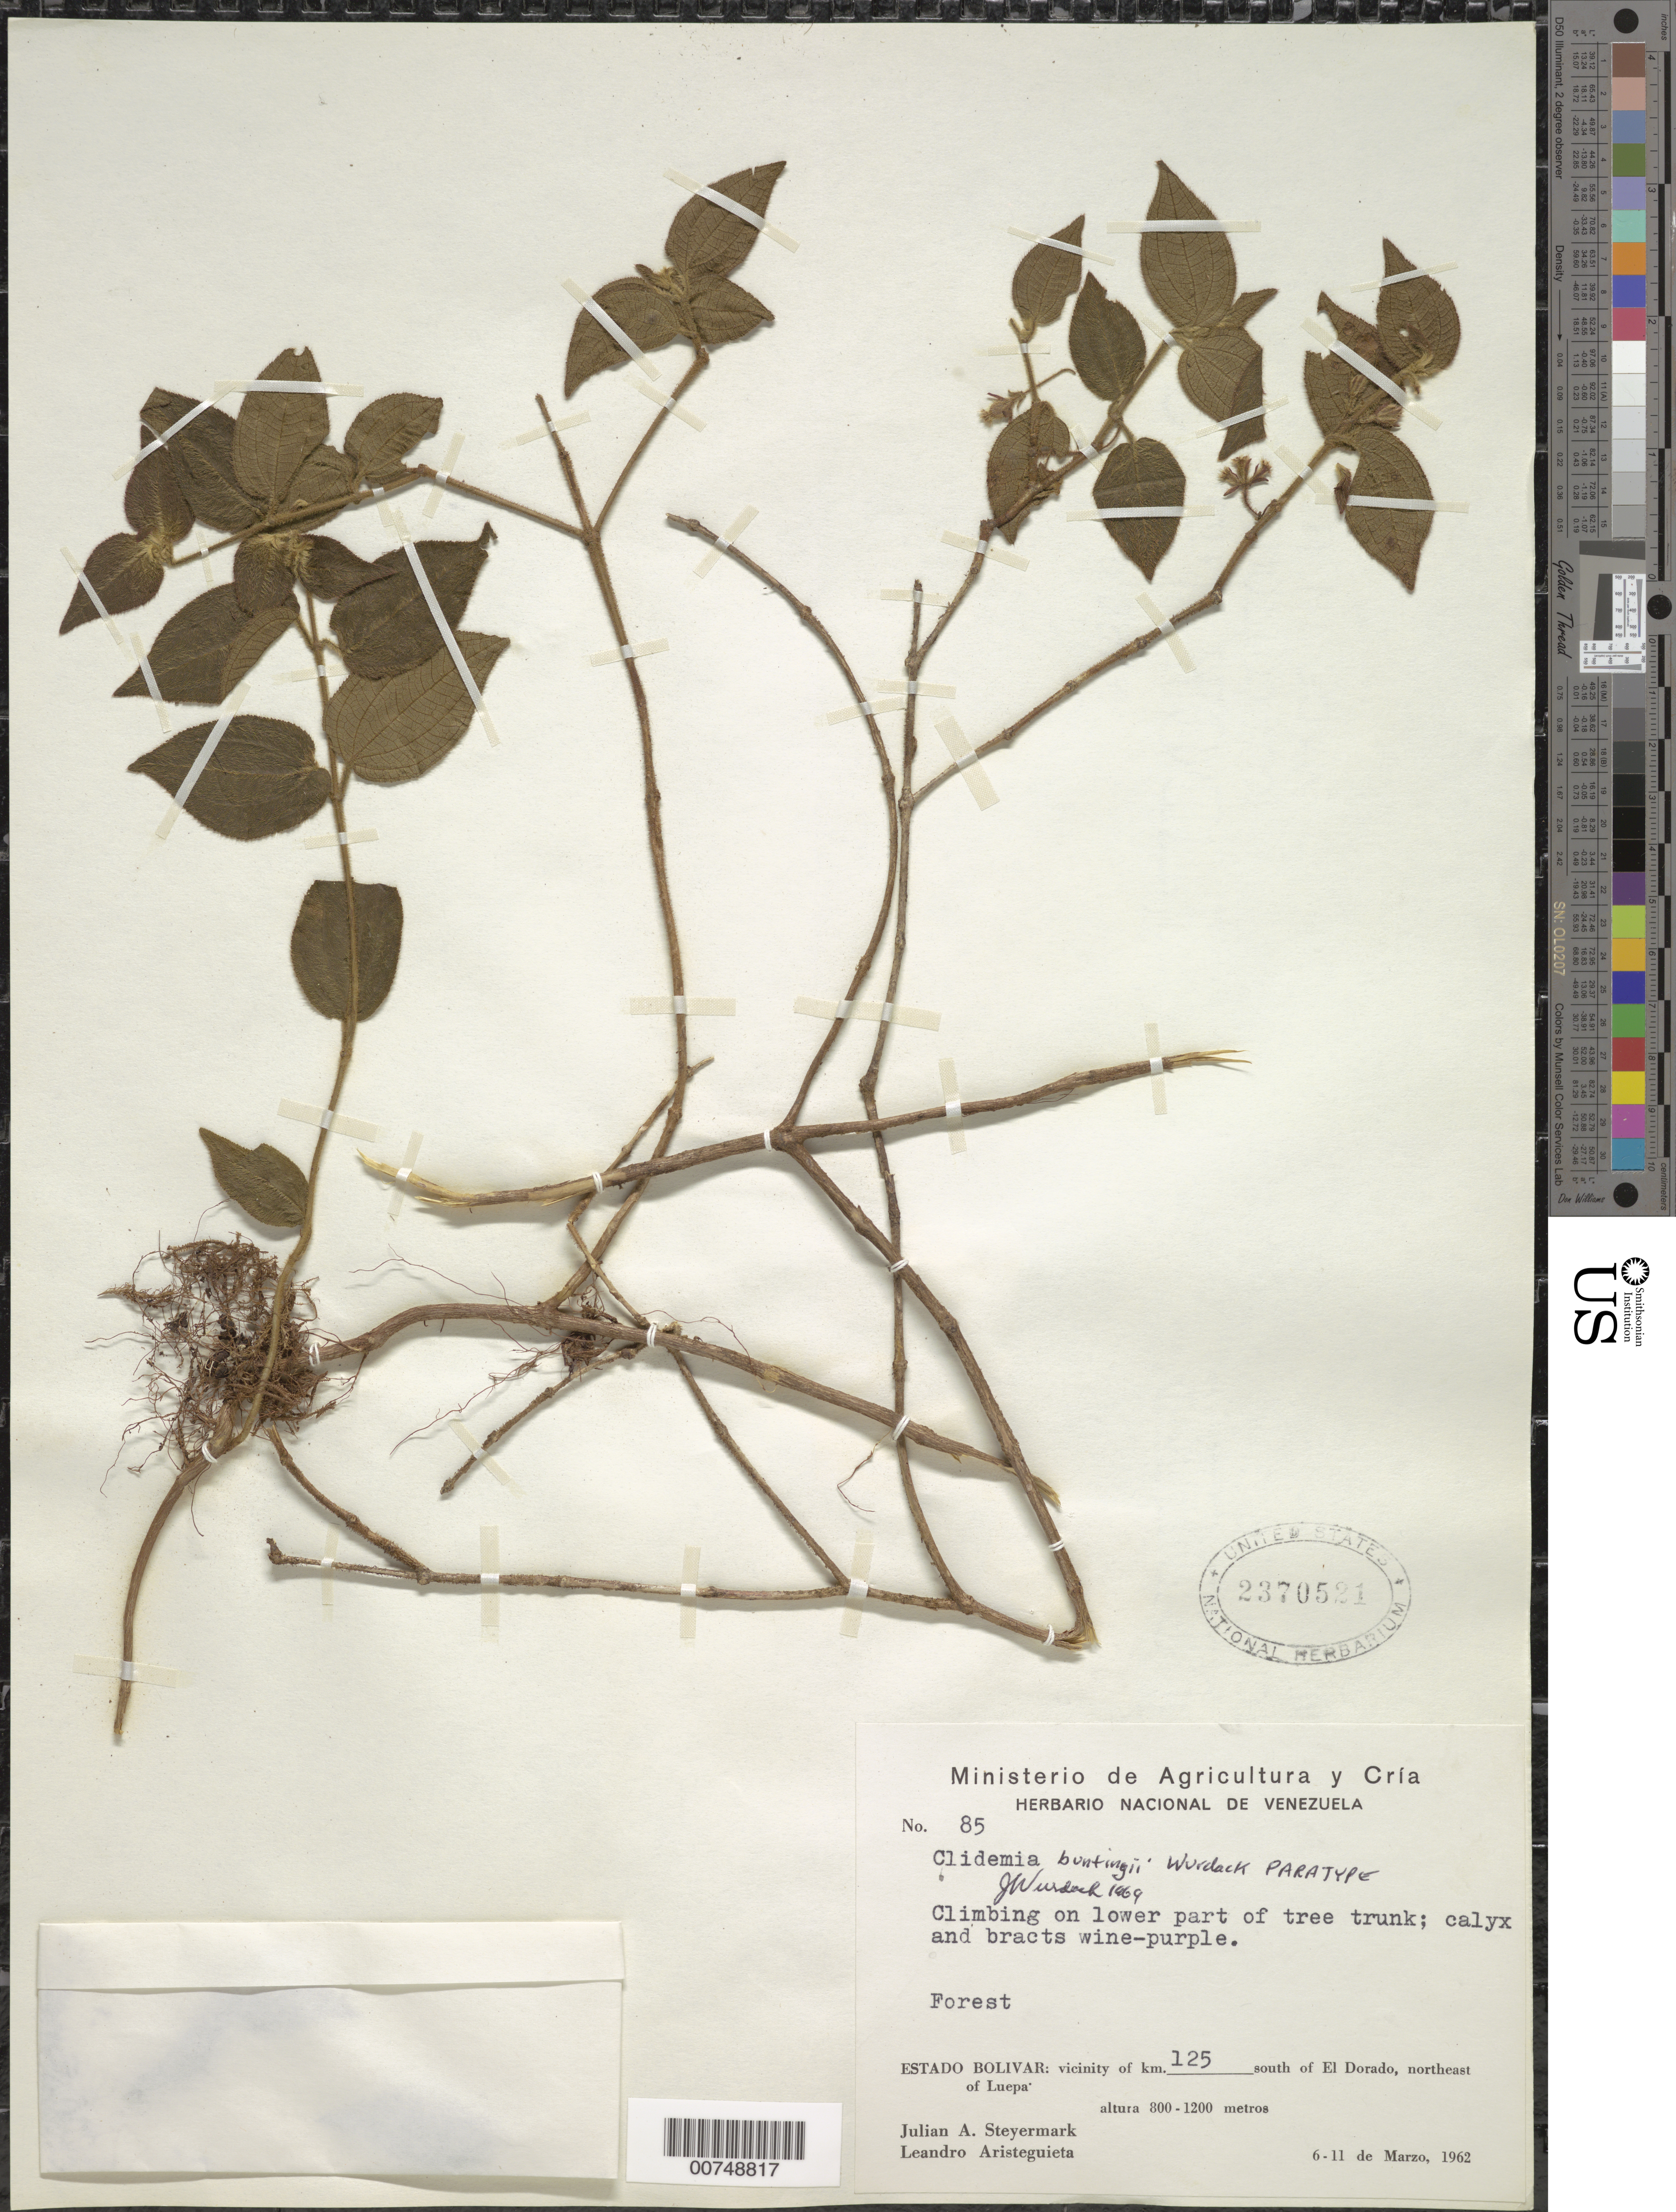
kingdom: Plantae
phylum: Tracheophyta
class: Magnoliopsida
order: Myrtales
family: Melastomataceae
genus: Clidemia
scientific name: Clidemia buntingii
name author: Wurdack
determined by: Wurdack, John J., (US), US (UNITED STATES)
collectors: J. Steyermark & L. Aristeguieta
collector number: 62 85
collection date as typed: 6-Mar-62 to 11-Mar-62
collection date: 1962-03-06/1962-03-11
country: Venezuela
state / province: Bolívar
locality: El Dorado, S of, km 125, NE of Luepa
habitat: Forest; climbing on lower part of tree trunk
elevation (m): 800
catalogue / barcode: US 2370521